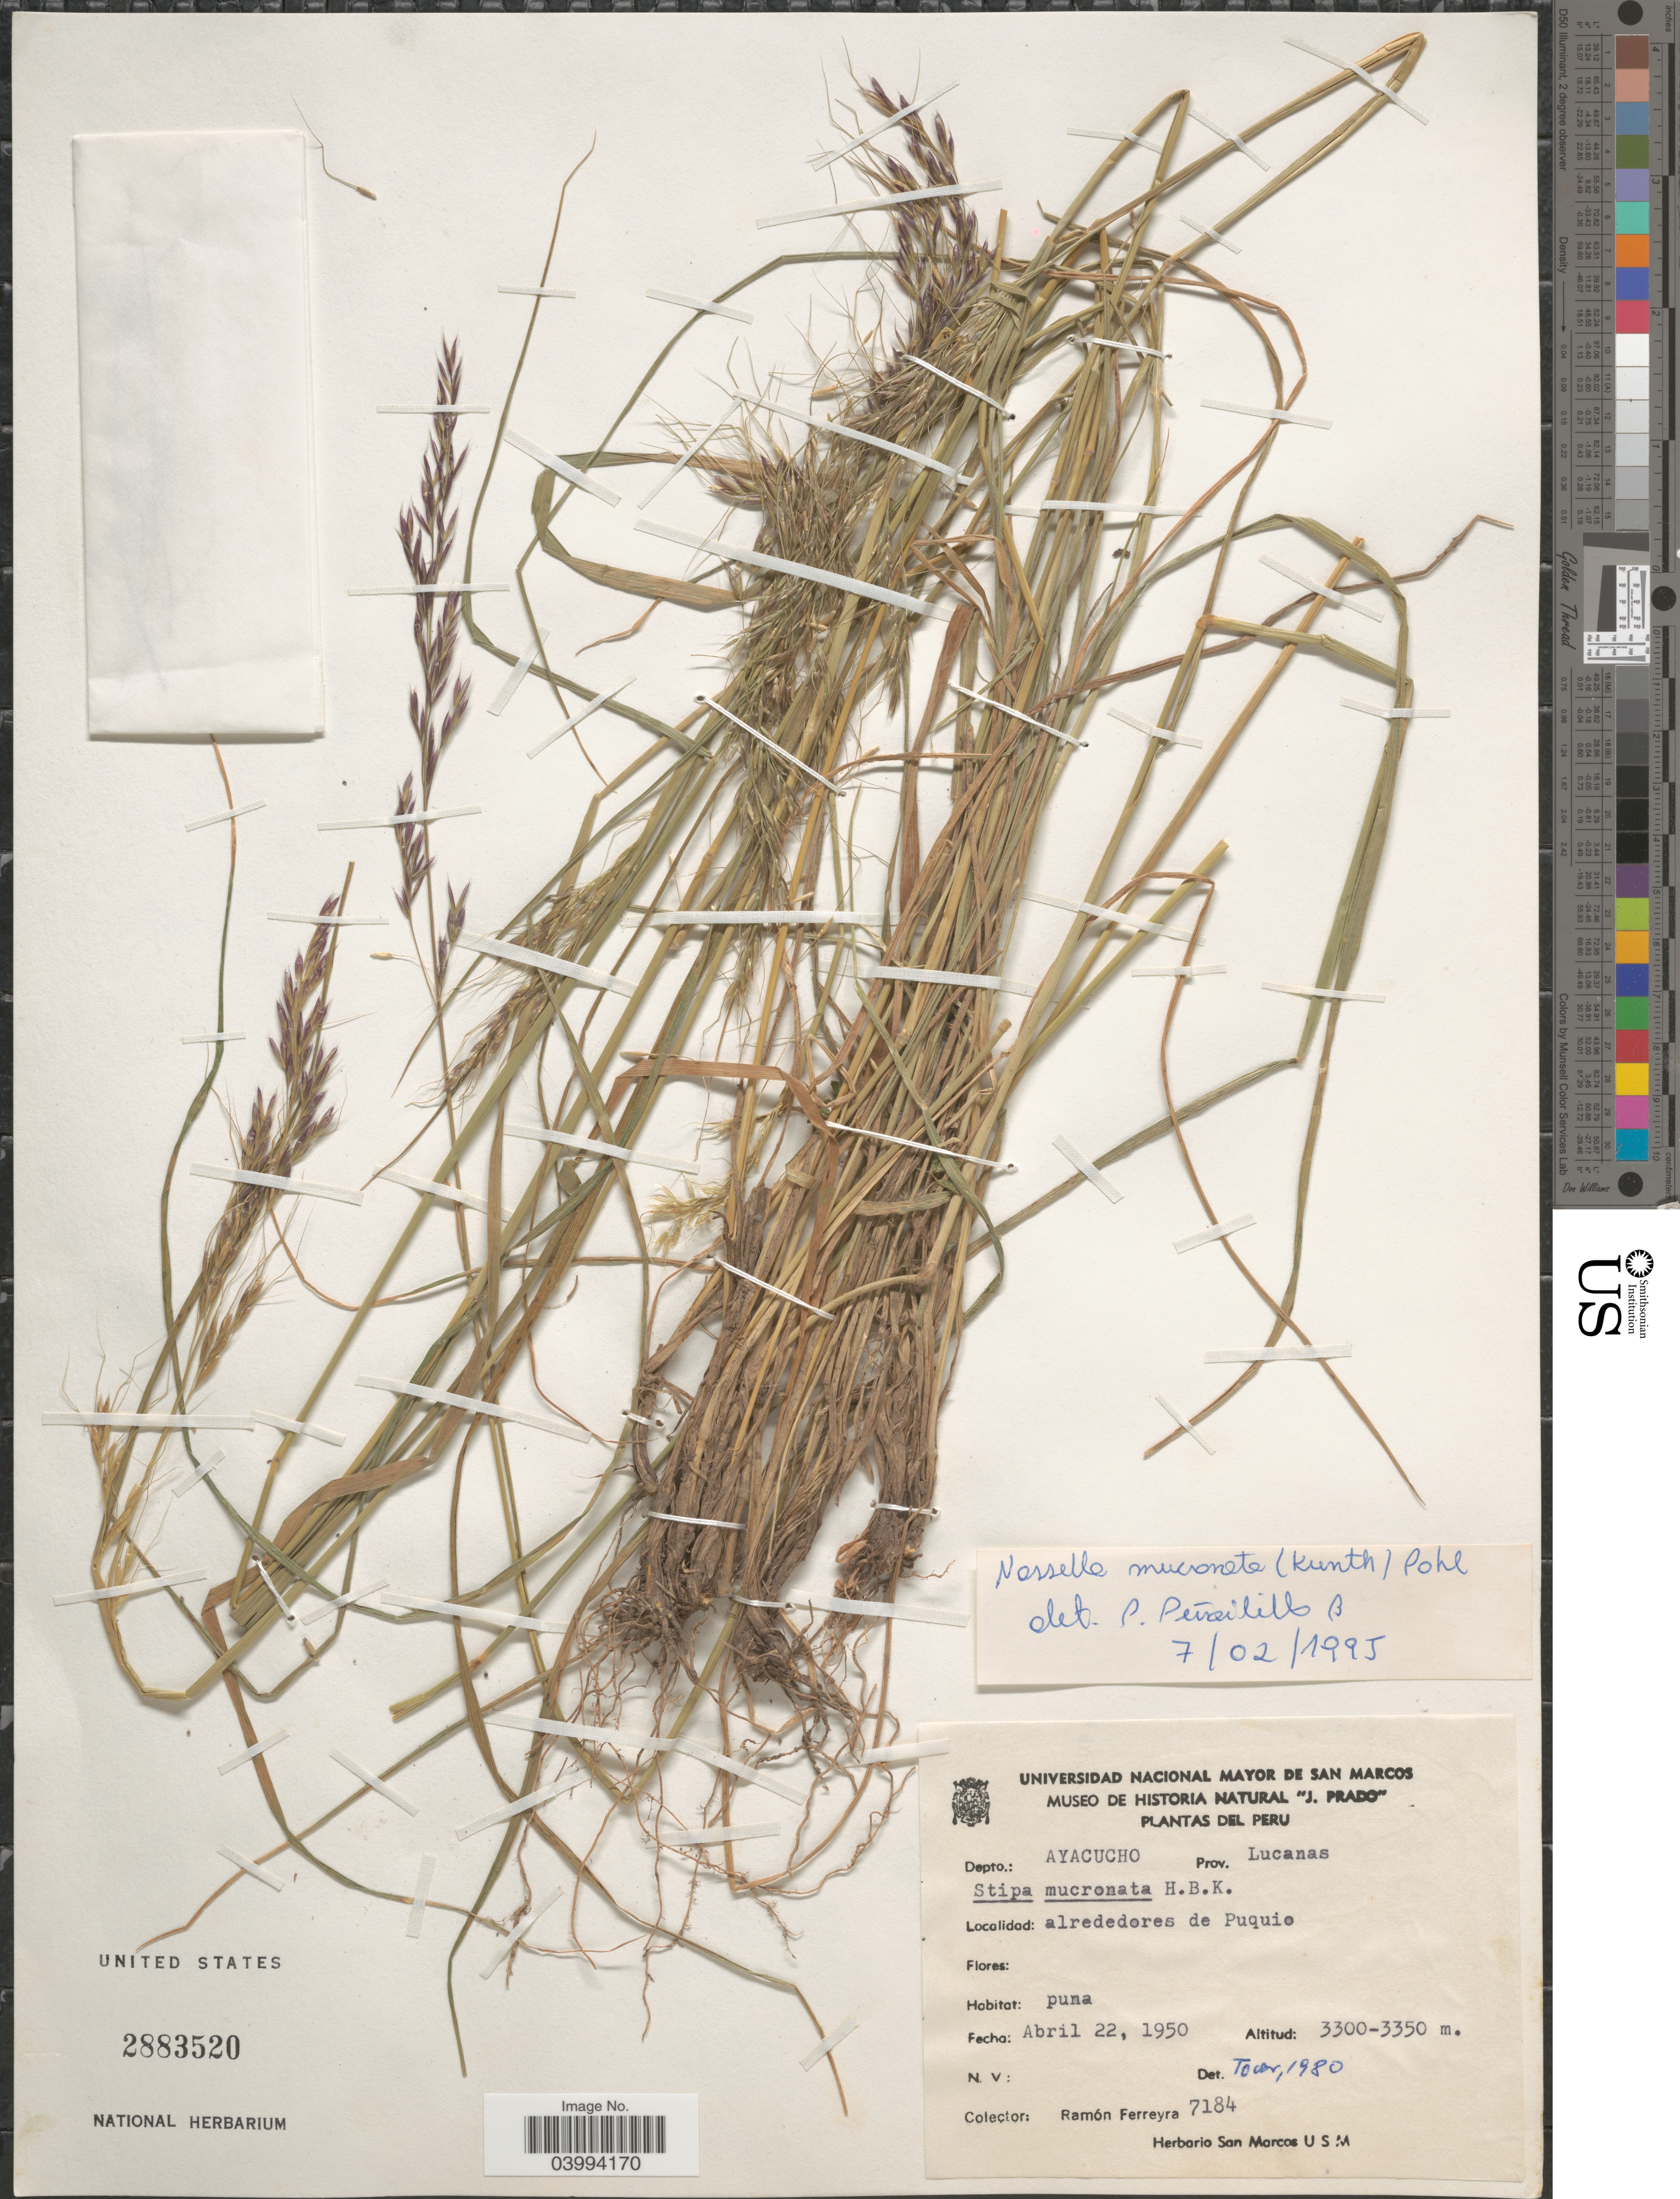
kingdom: Plantae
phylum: Tracheophyta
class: Liliopsida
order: Poales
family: Poaceae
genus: Nassella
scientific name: Nassella mucronata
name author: (Kunth) R.W. Pohl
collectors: R. A. Ferreyra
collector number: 7184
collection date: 1950-04-22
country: Peru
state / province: Ayacucho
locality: Depto.: Ayacucho. Prov. Lucanas. Alrededores de Puquio.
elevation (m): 3300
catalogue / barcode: US 2883520